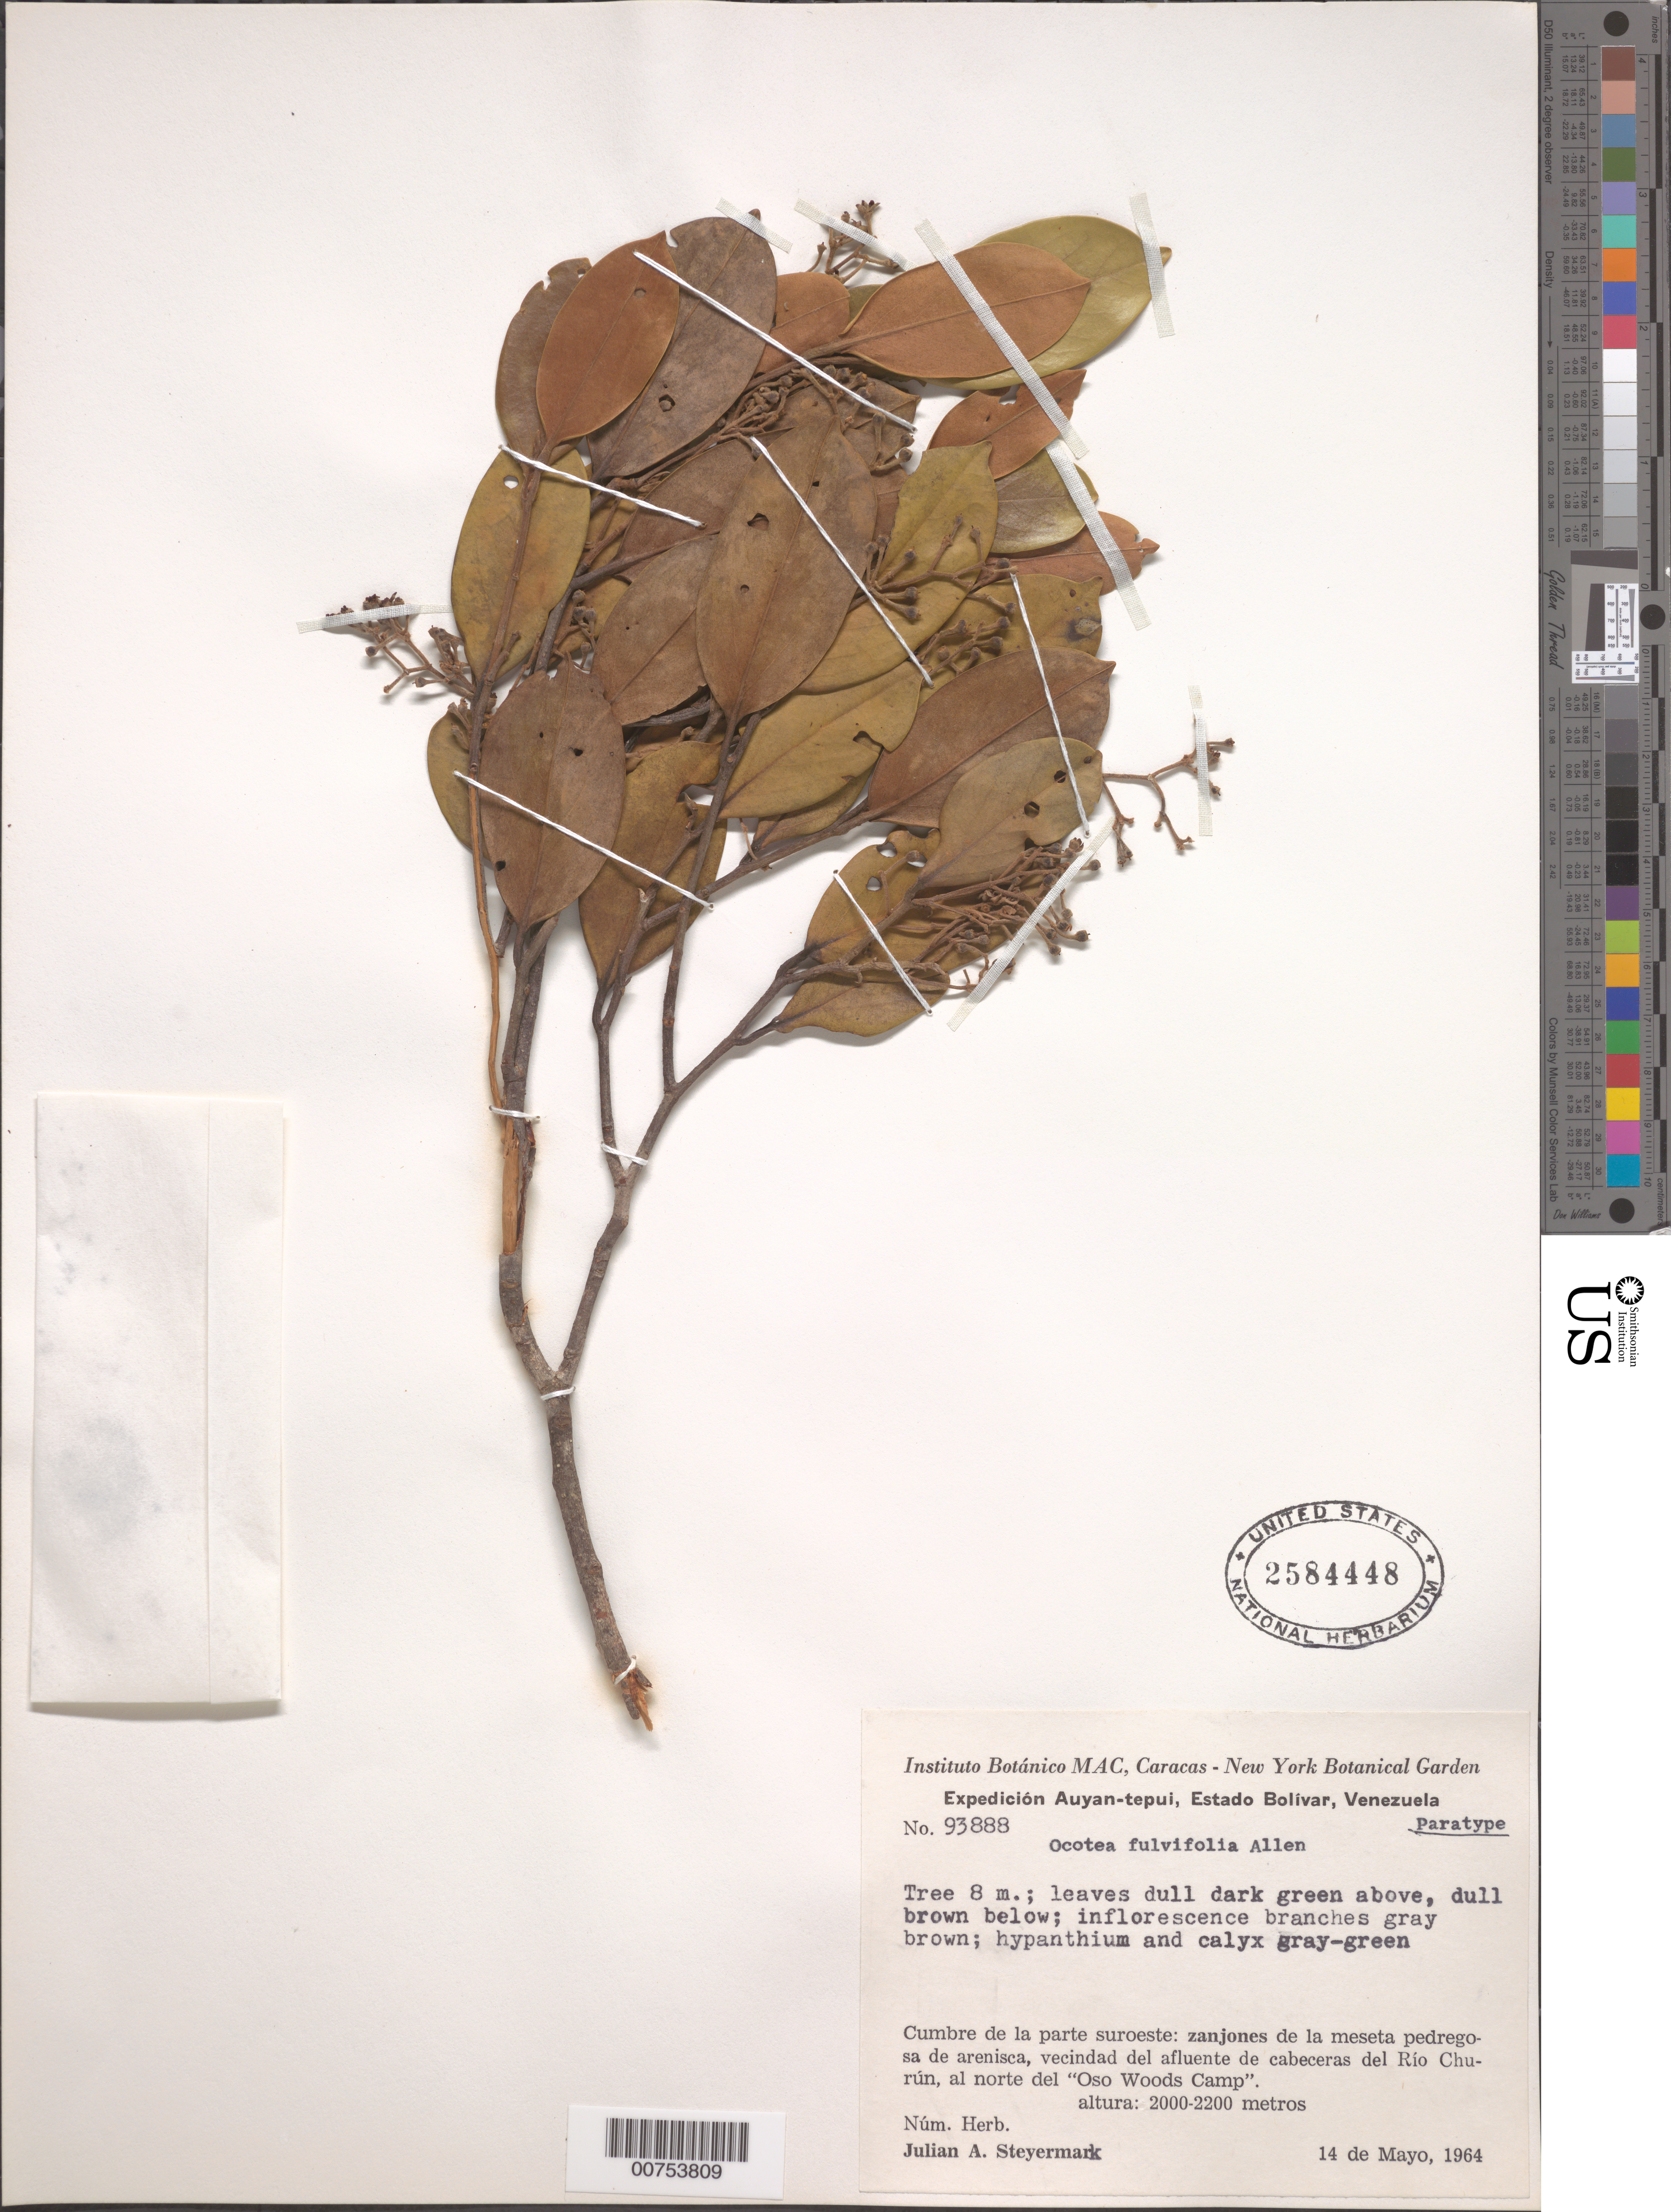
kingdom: Plantae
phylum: Tracheophyta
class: Magnoliopsida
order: Laurales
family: Lauraceae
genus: Ocotea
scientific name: Ocotea fulvifolia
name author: C.K. Allen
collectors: J. Steyermark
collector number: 93888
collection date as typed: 14-May-64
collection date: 1964-05-14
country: Venezuela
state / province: Bolívar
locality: Auyan-tepuí, Río Churún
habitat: Zanjones de la meseta pedregosa de arenisca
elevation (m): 2000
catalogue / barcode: US 2584448